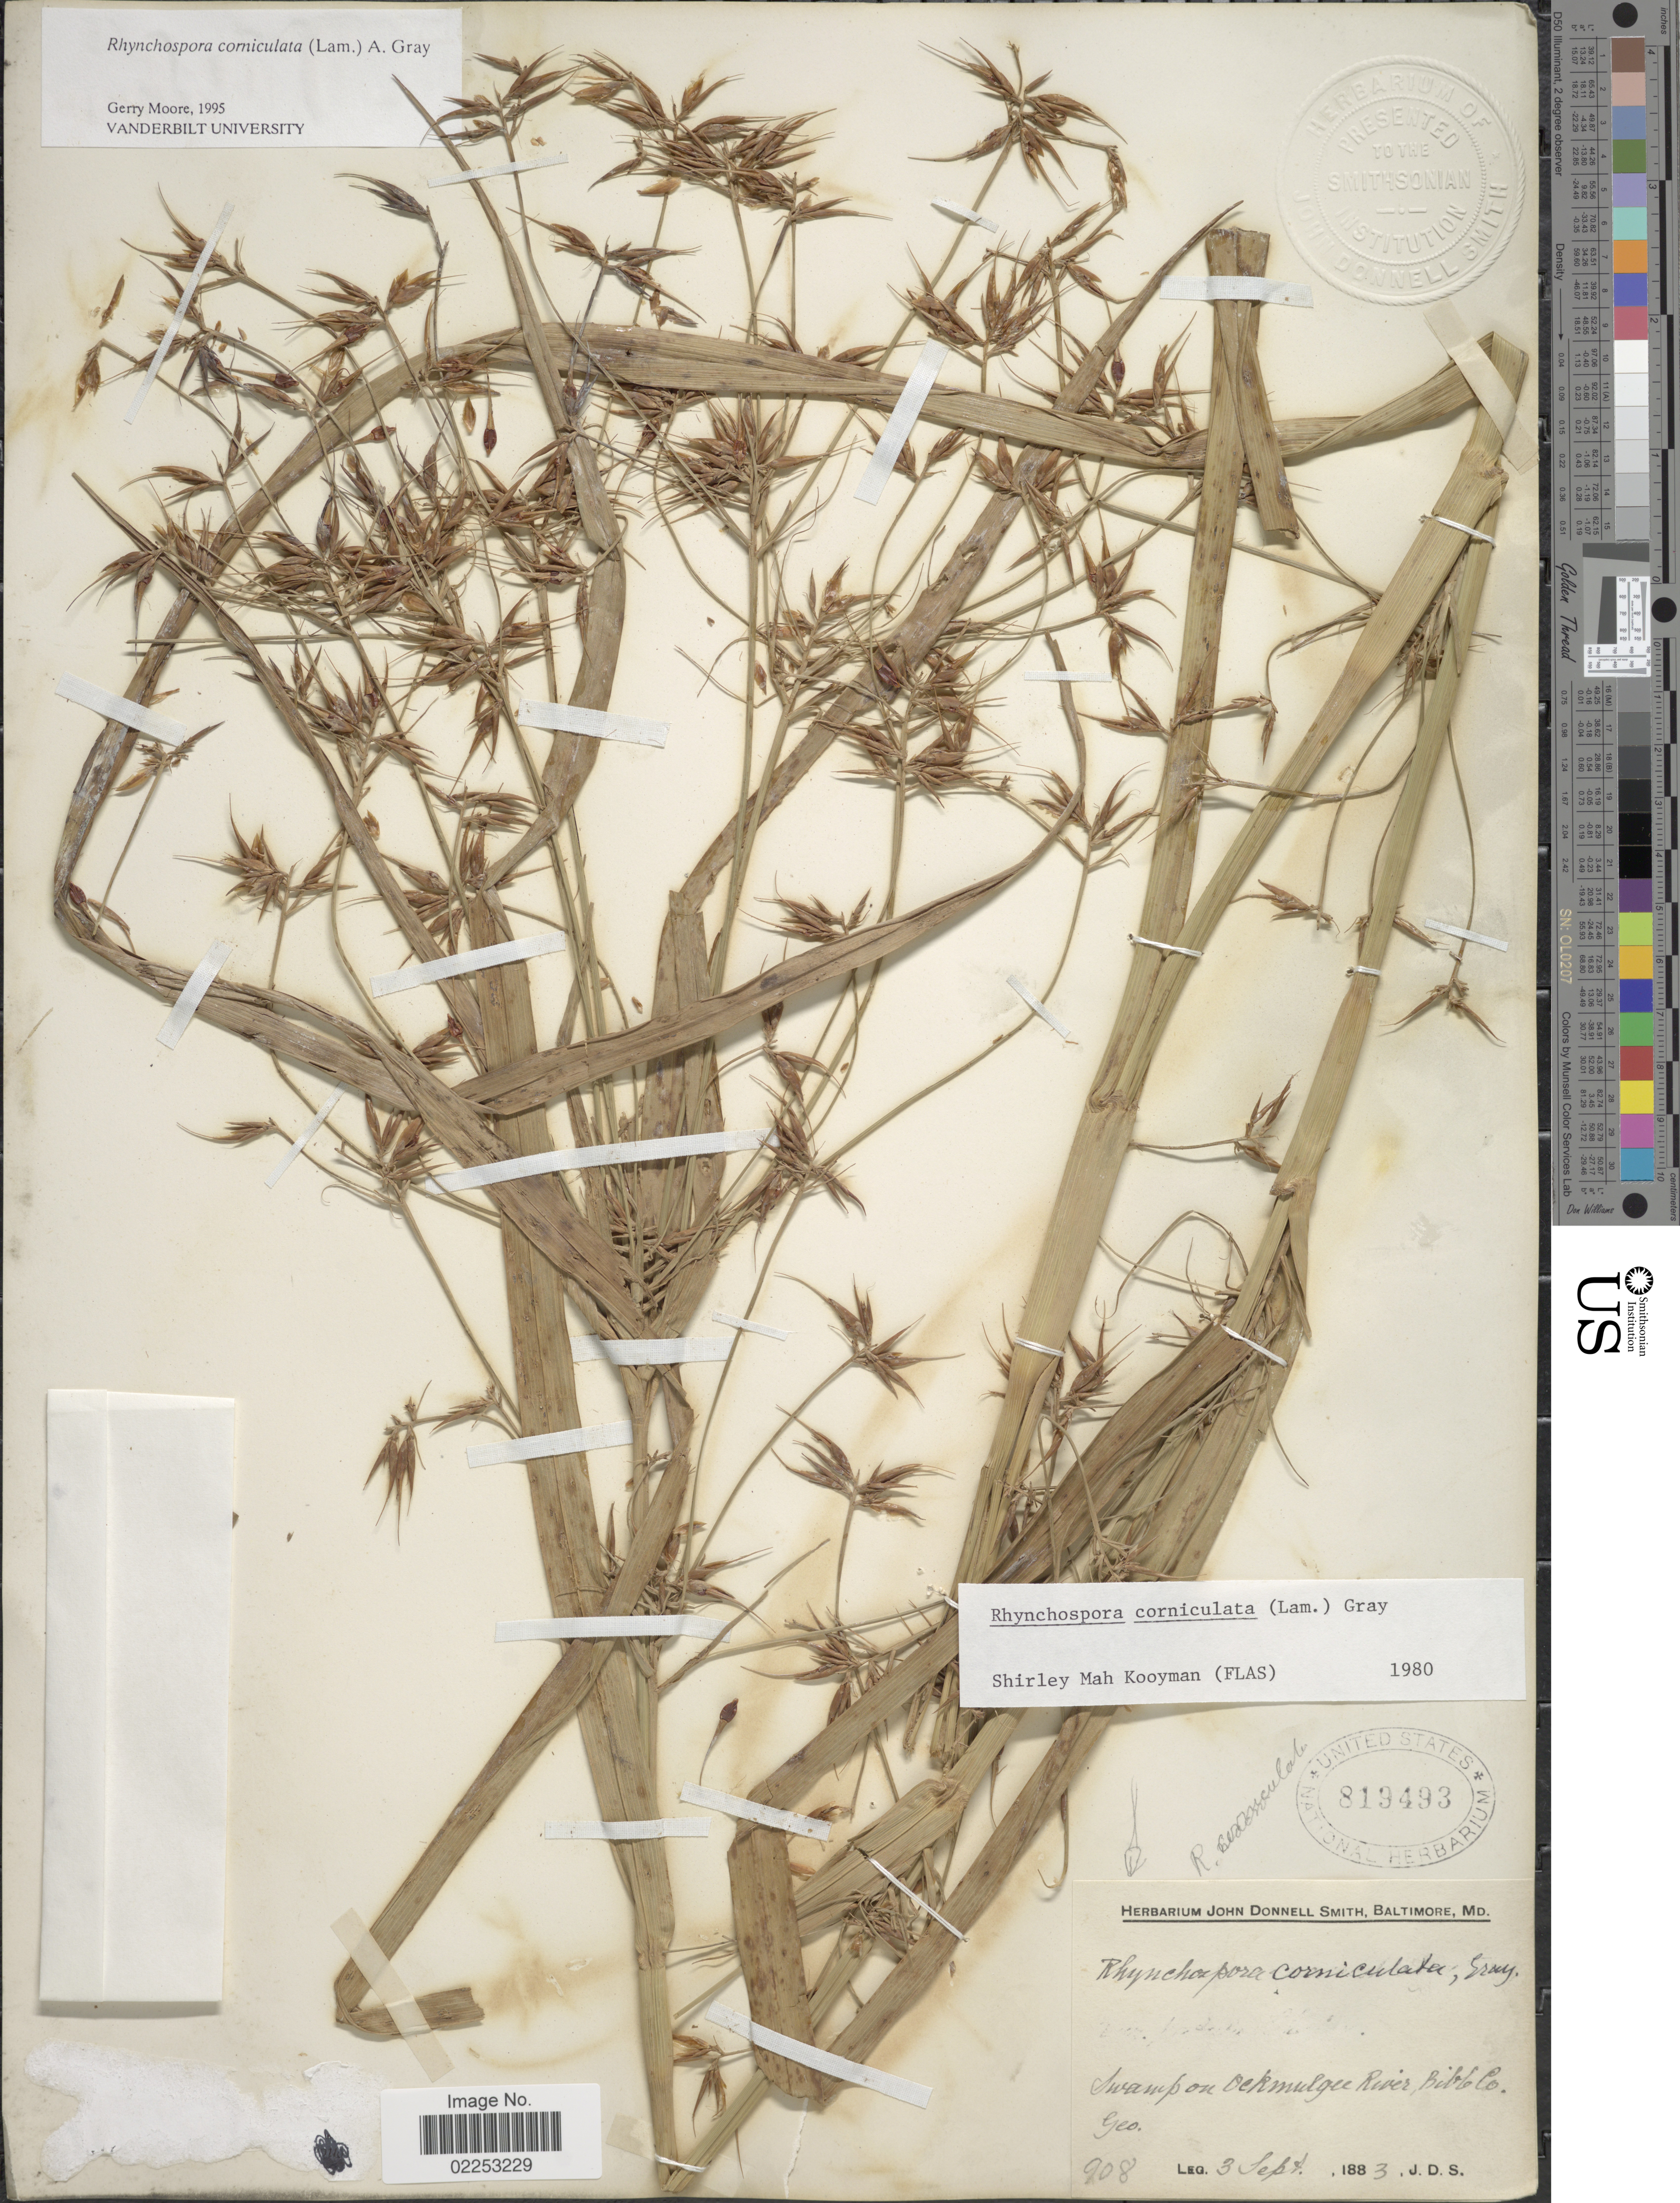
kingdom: Plantae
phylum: Tracheophyta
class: Liliopsida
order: Poales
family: Cyperaceae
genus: Rhynchospora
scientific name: Rhynchospora corniculata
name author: (Lam.) A. Gray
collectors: J. Donnell Smith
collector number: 208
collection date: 1883-09-03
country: United States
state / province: Georgia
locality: Ockmulgee River, Bibb Co.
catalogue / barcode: US 819493